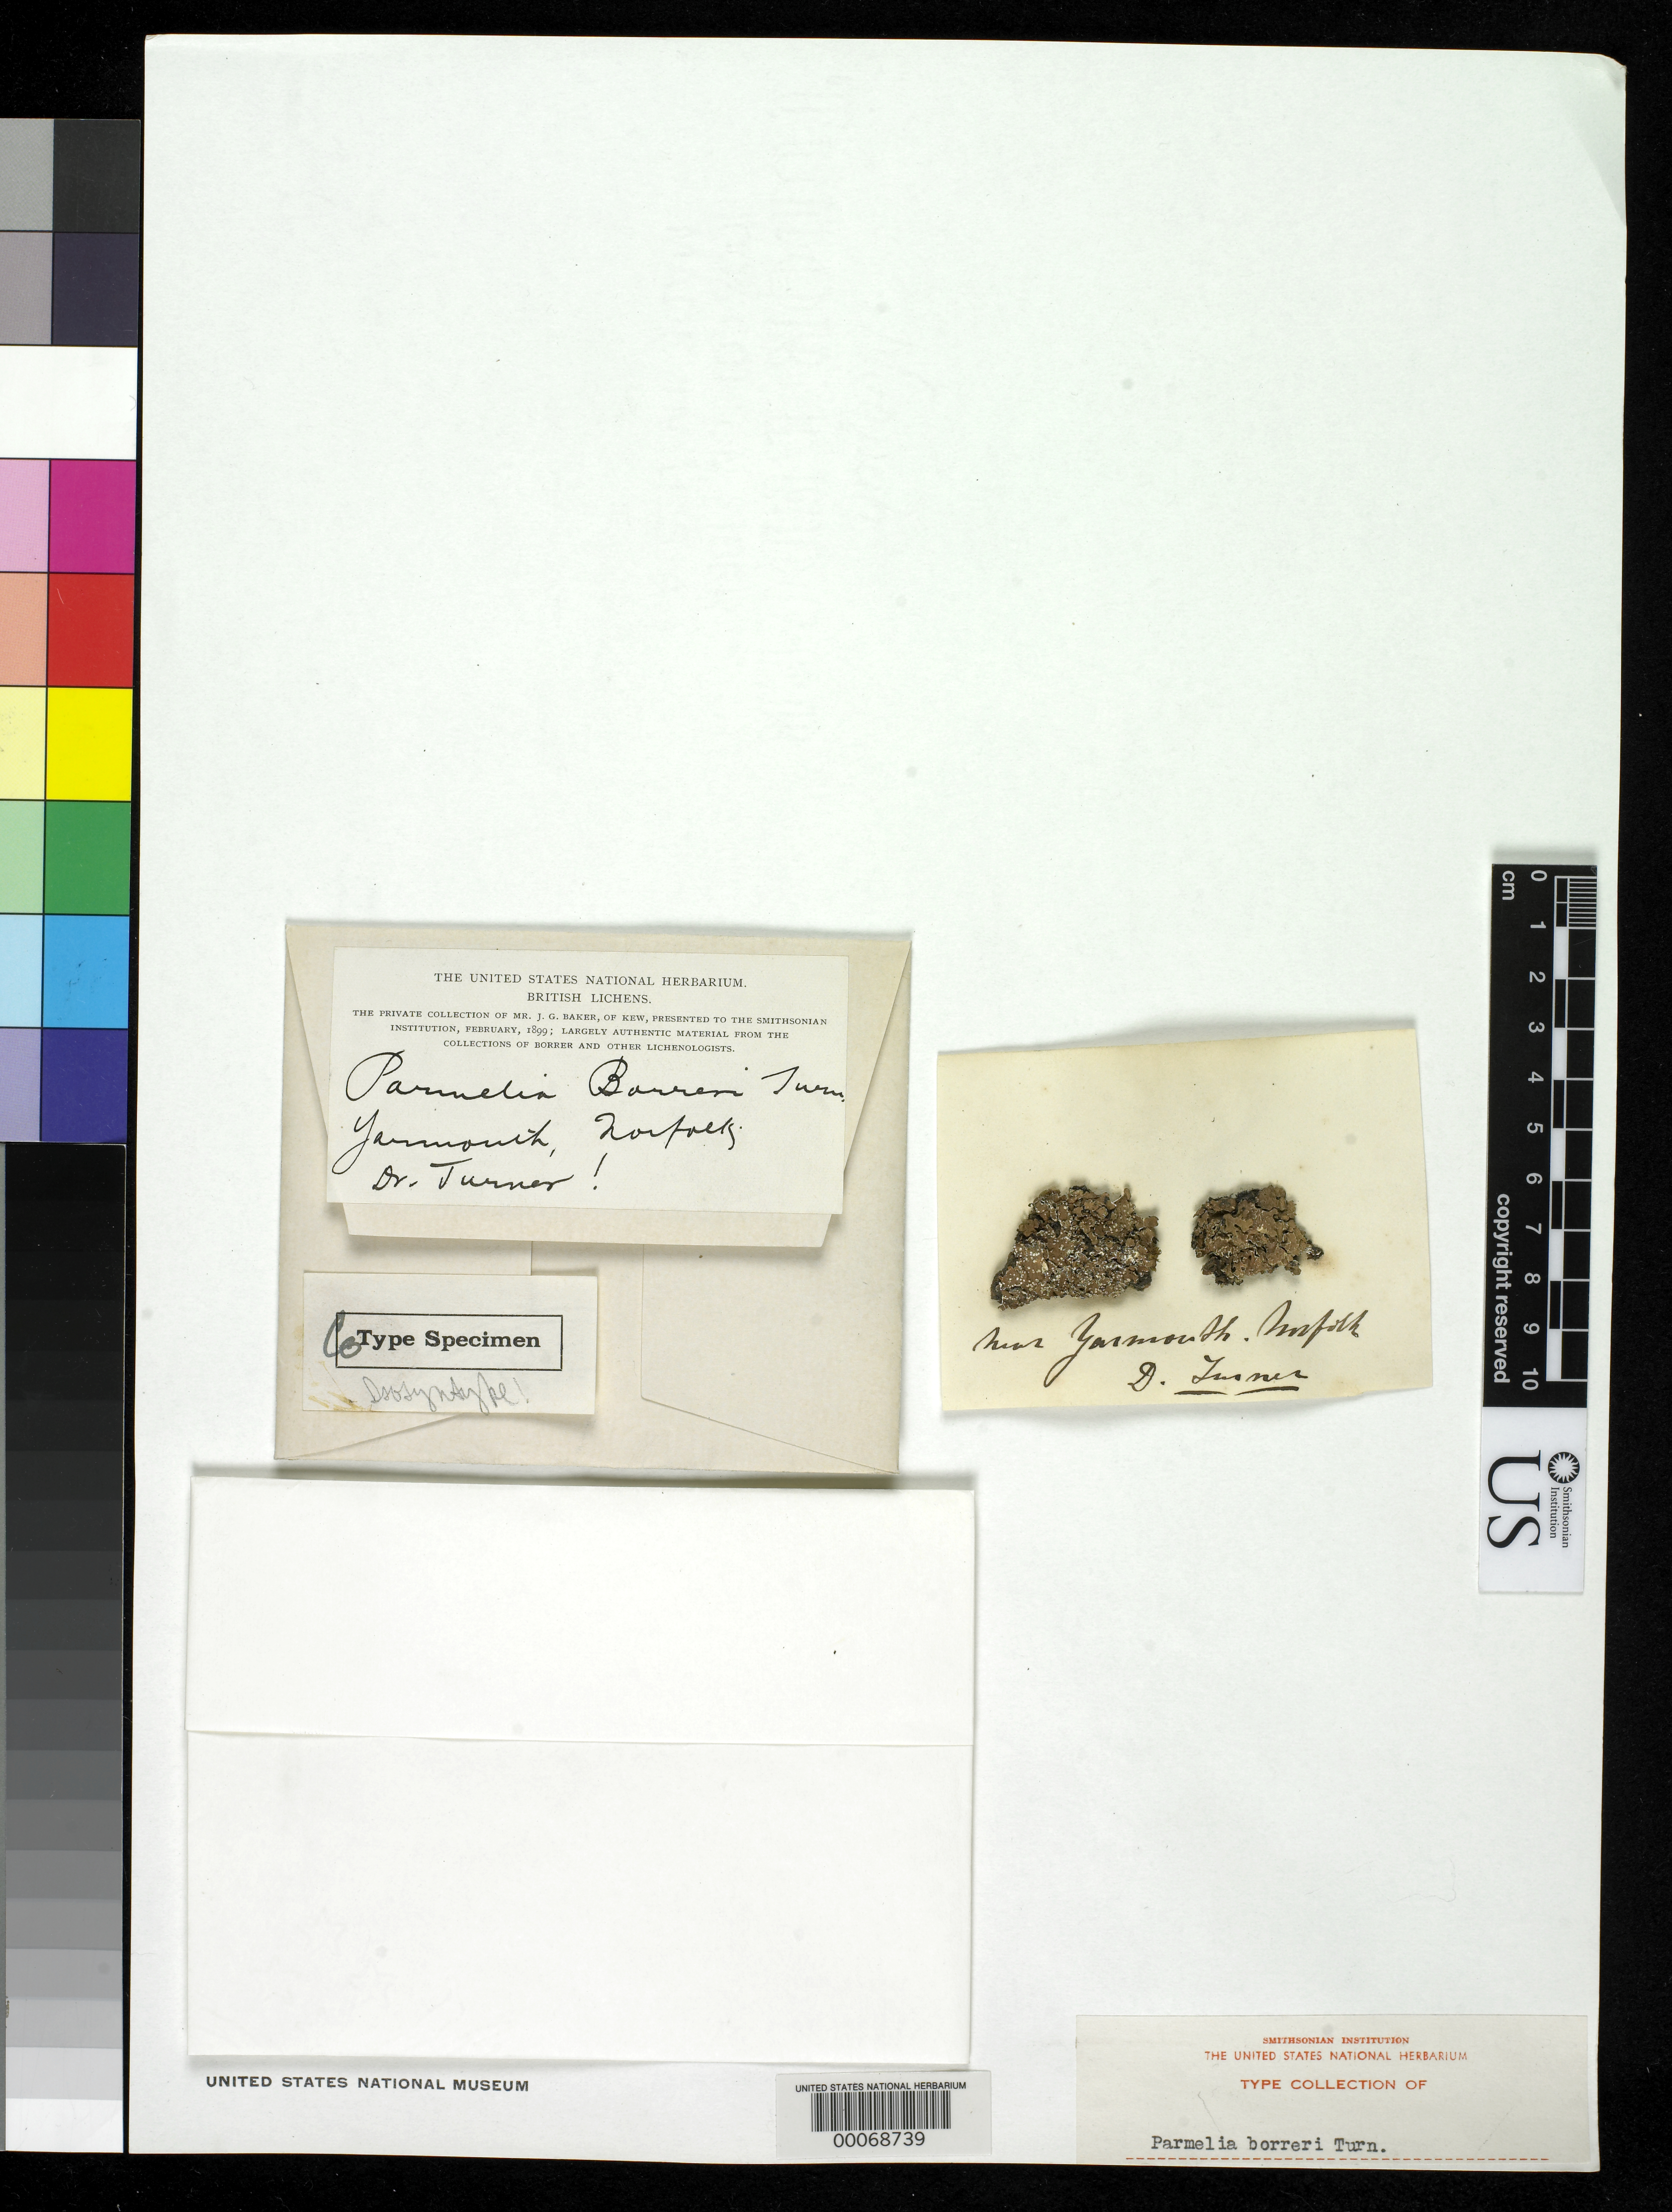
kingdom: Fungi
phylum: Ascomycota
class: Lecanoromycetes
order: Lecanorales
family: Parmeliaceae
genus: Parmelia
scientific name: Parmelia borreri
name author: Turner in J. Sowerby & Sm.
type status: Isosyntype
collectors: D. Turner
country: United Kingdom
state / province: England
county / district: Norfolk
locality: Yarmouth.